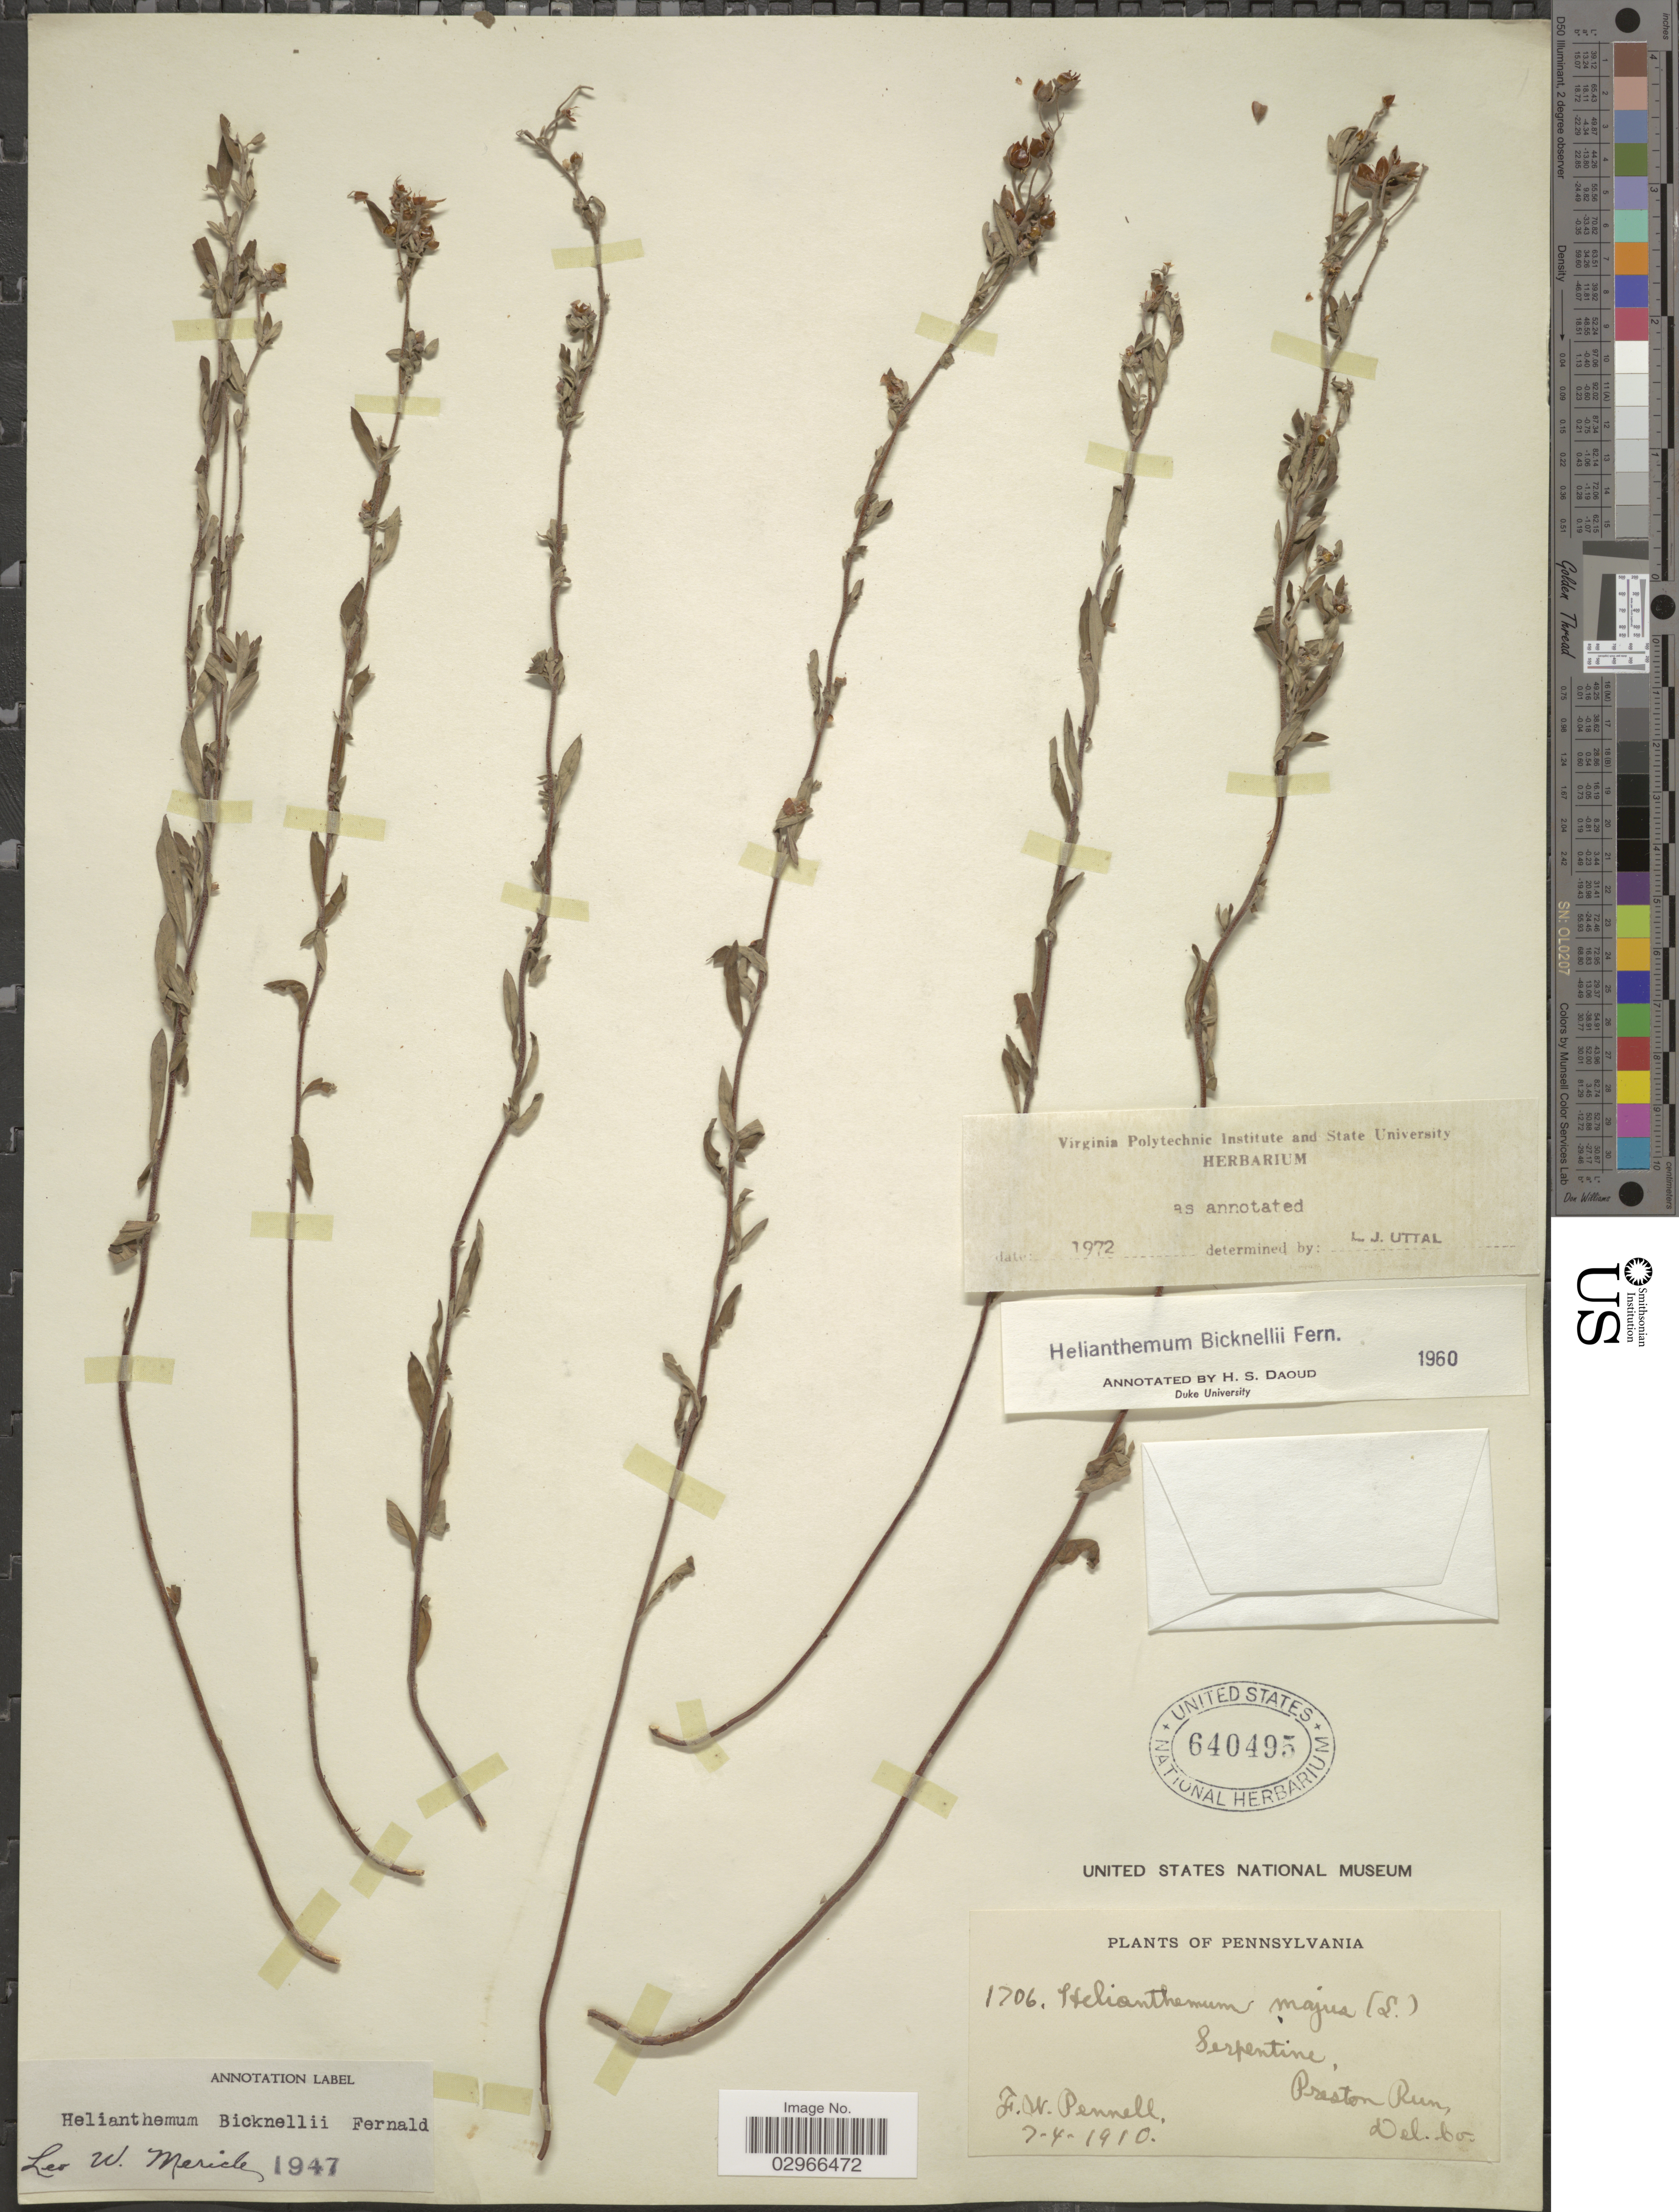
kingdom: Plantae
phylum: Tracheophyta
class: Magnoliopsida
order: Malvales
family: Cistaceae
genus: Helianthemum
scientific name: Helianthemum bicknellii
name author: Fernald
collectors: F. W. Pennell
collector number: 1706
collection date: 1910-07-04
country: United States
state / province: Pennsylvania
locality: Serpentine, Preston Run, Del. Co.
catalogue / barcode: US 640495